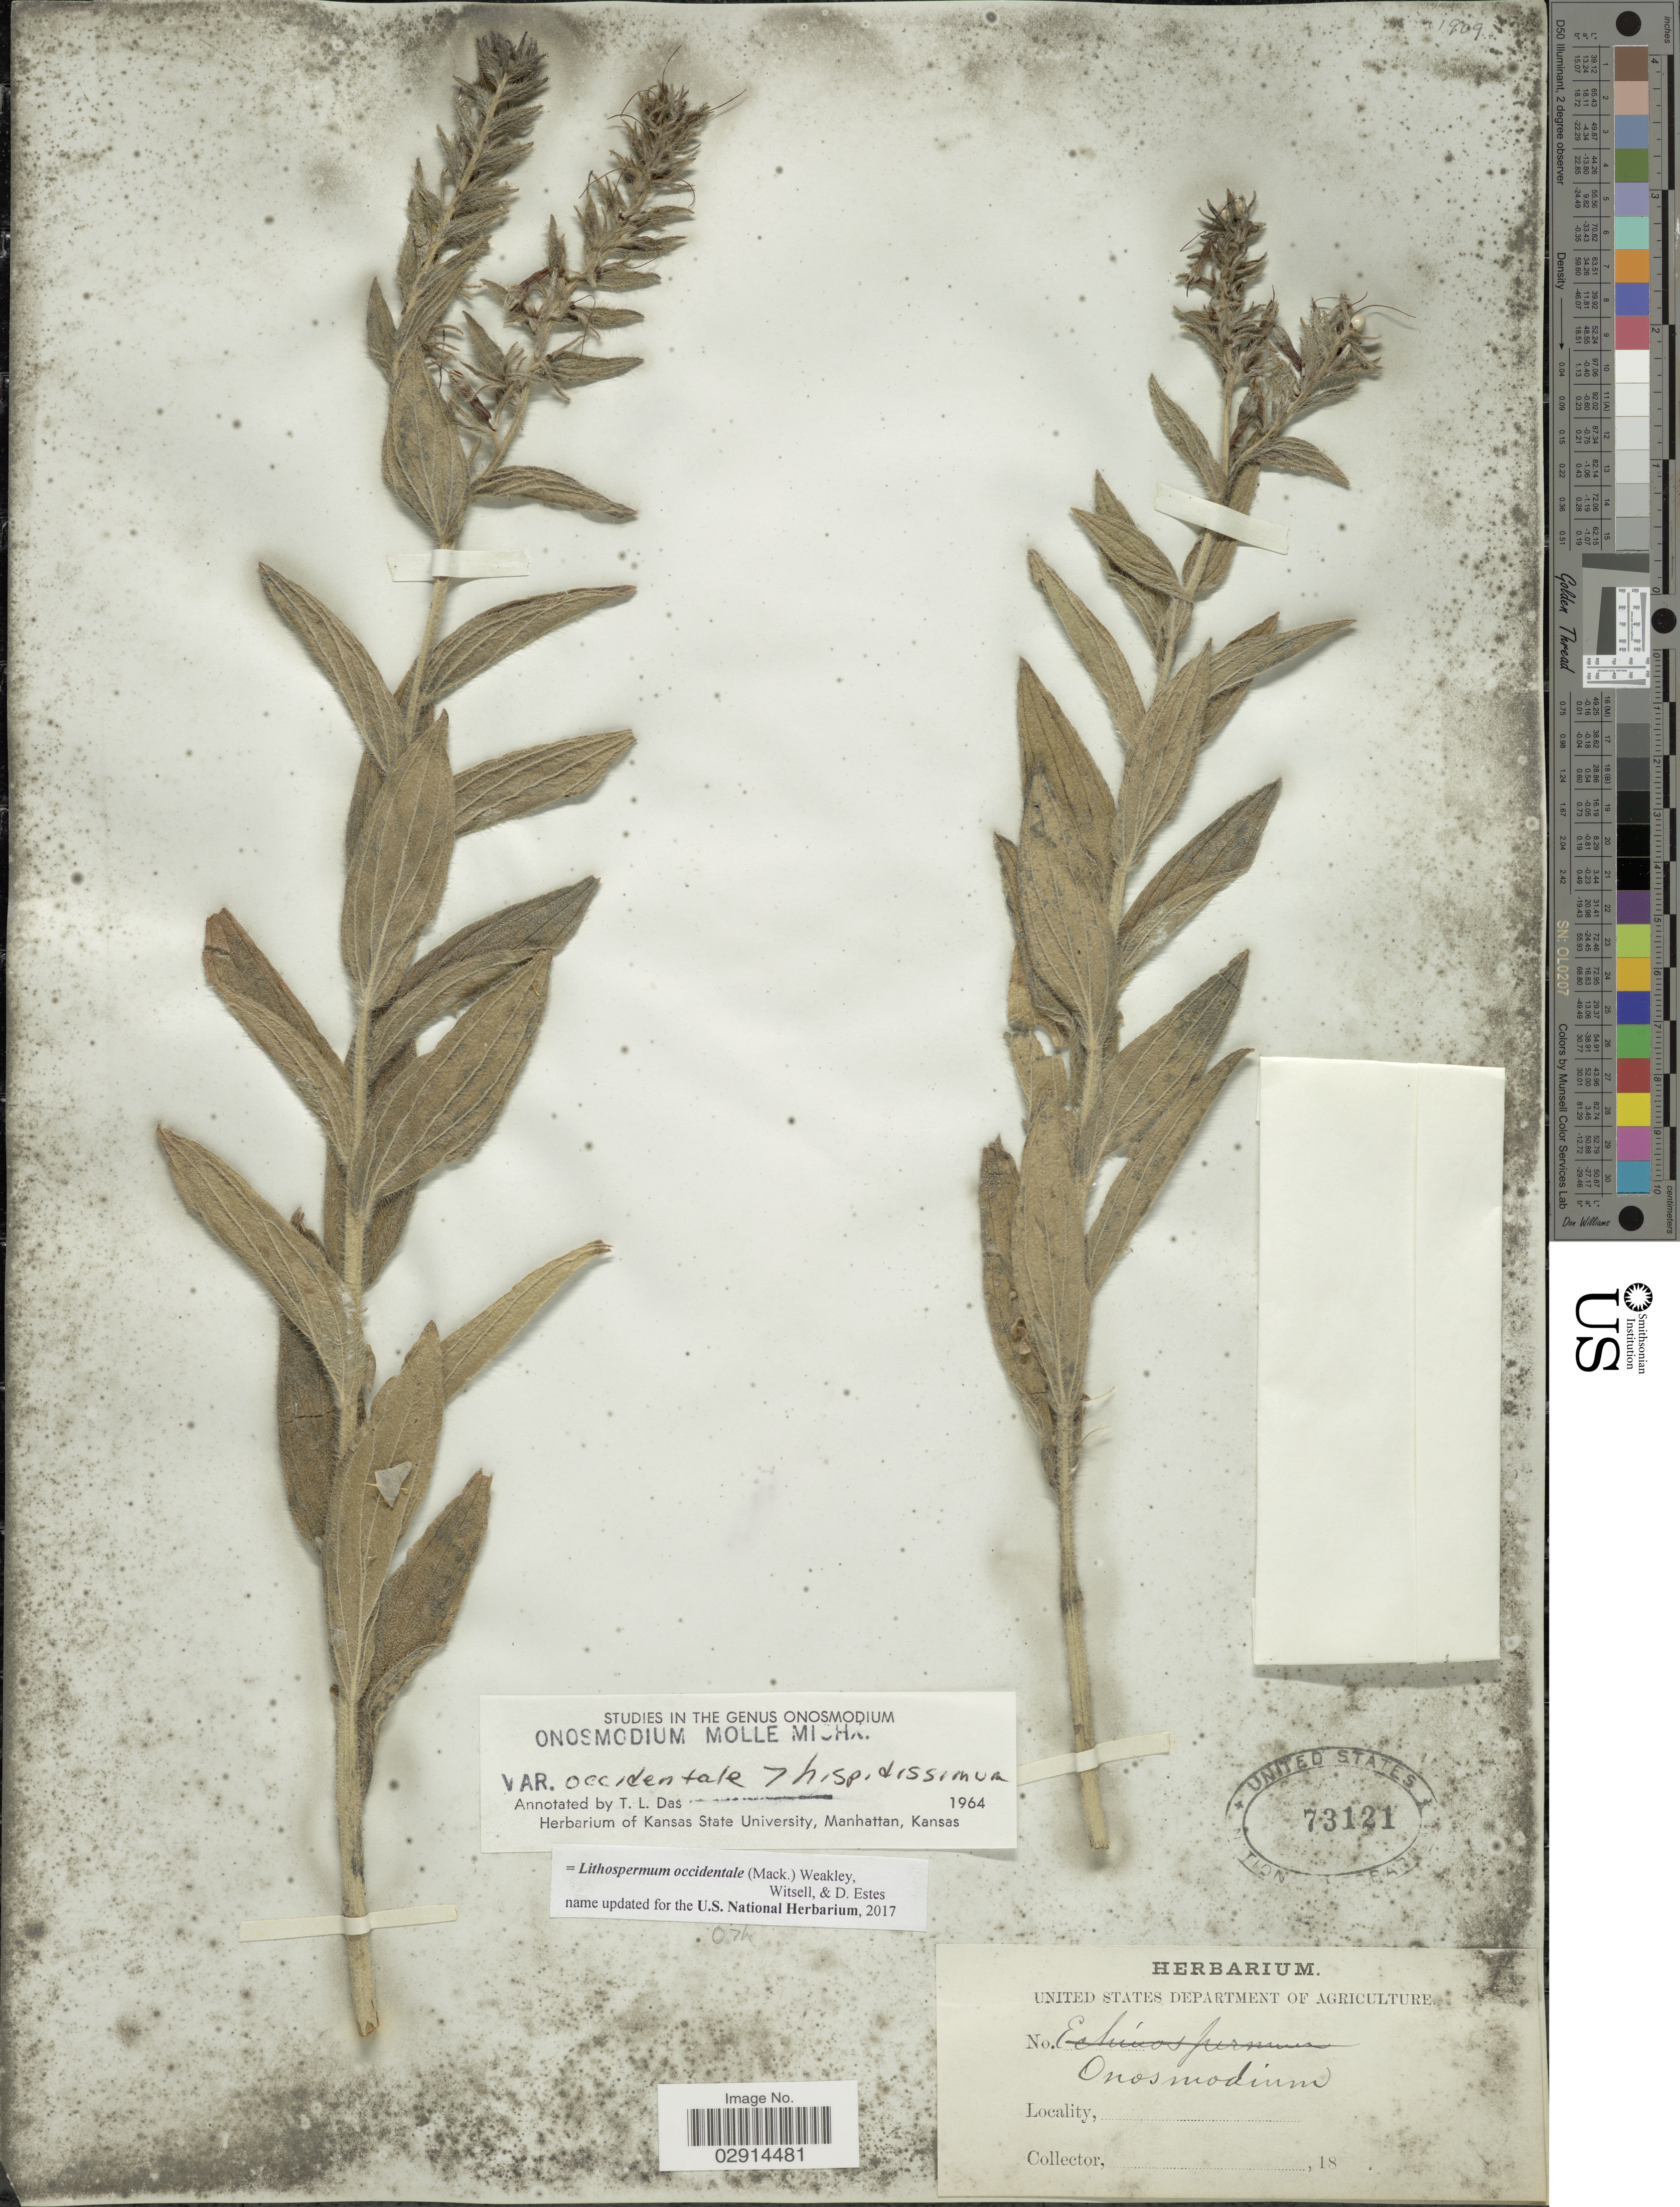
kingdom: Plantae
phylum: Tracheophyta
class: Magnoliopsida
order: Boraginales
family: Boraginaceae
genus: Lithospermum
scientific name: Lithospermum occidentale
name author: (Mack.) Weakley et al.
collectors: ex herb. U. S. Department of Agriculture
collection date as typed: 18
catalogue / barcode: US 73121